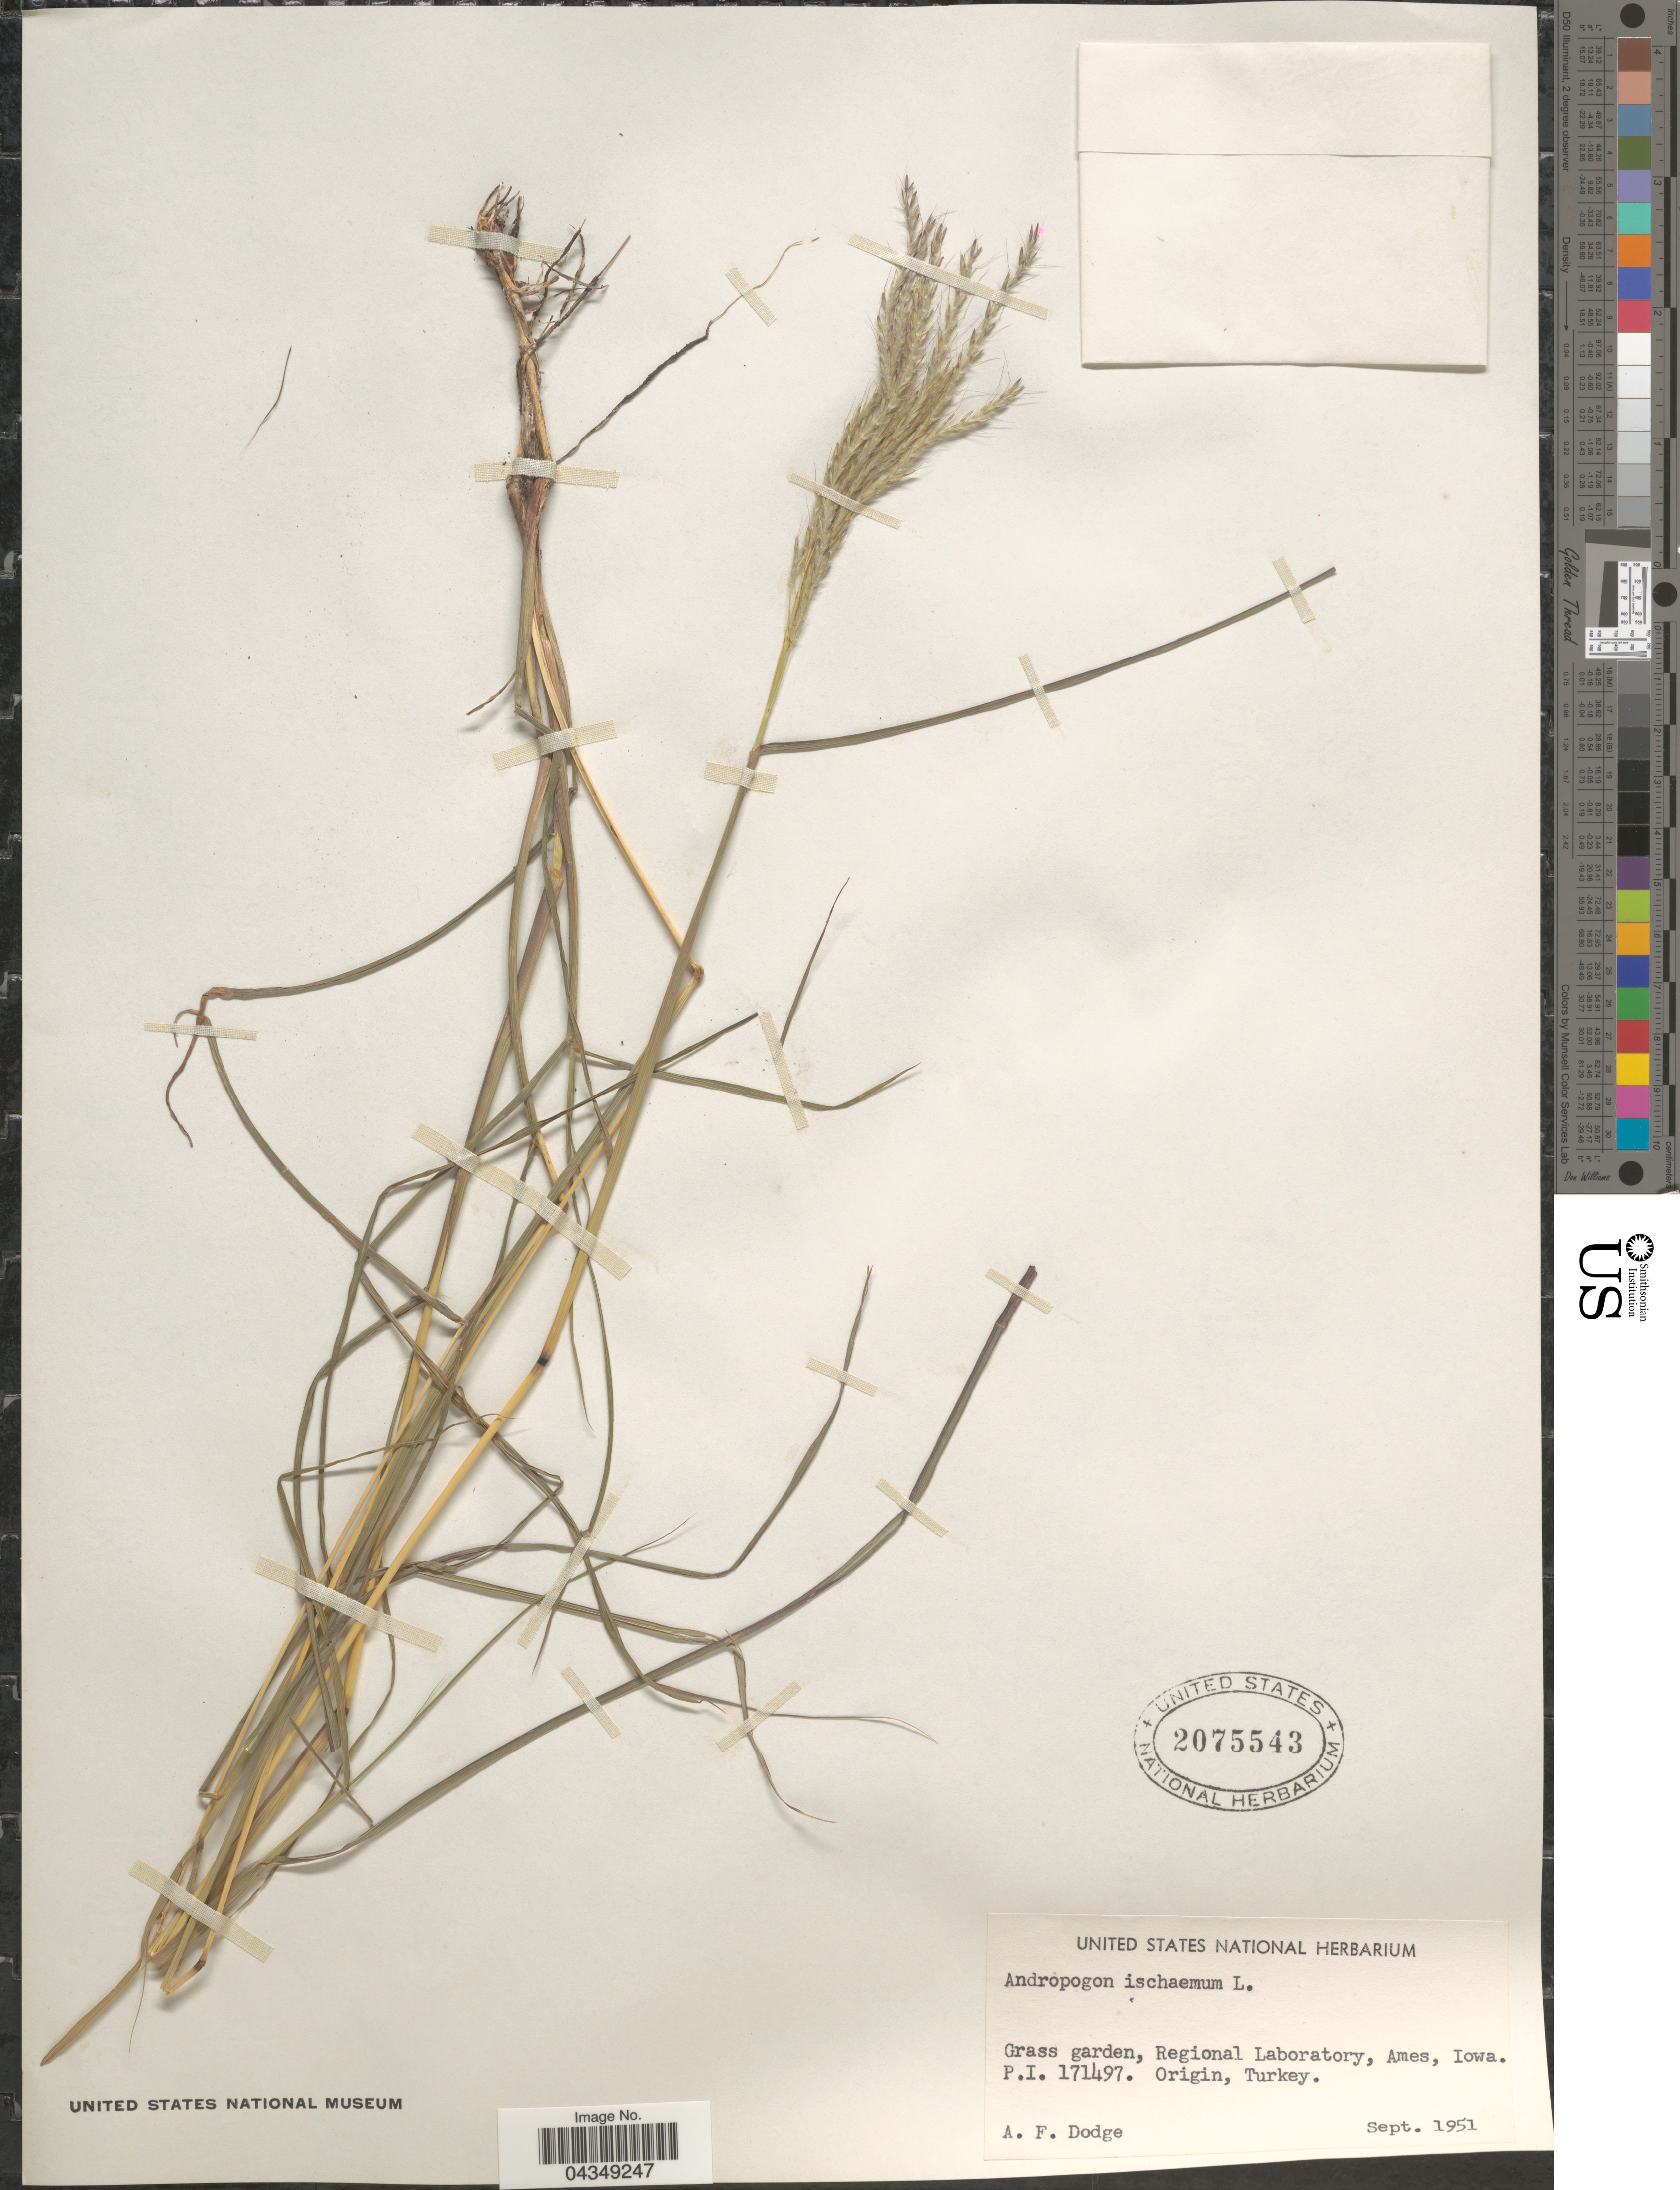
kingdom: Plantae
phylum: Tracheophyta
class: Liliopsida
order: Poales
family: Poaceae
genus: Bothriochloa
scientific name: Bothriochloa ischaemum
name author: (L.) Keng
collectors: A. Dodge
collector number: P.I. 171497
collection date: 1951-09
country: United States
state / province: Iowa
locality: Grass garden, Regional Laboratory, Ames.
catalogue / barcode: US 2075543